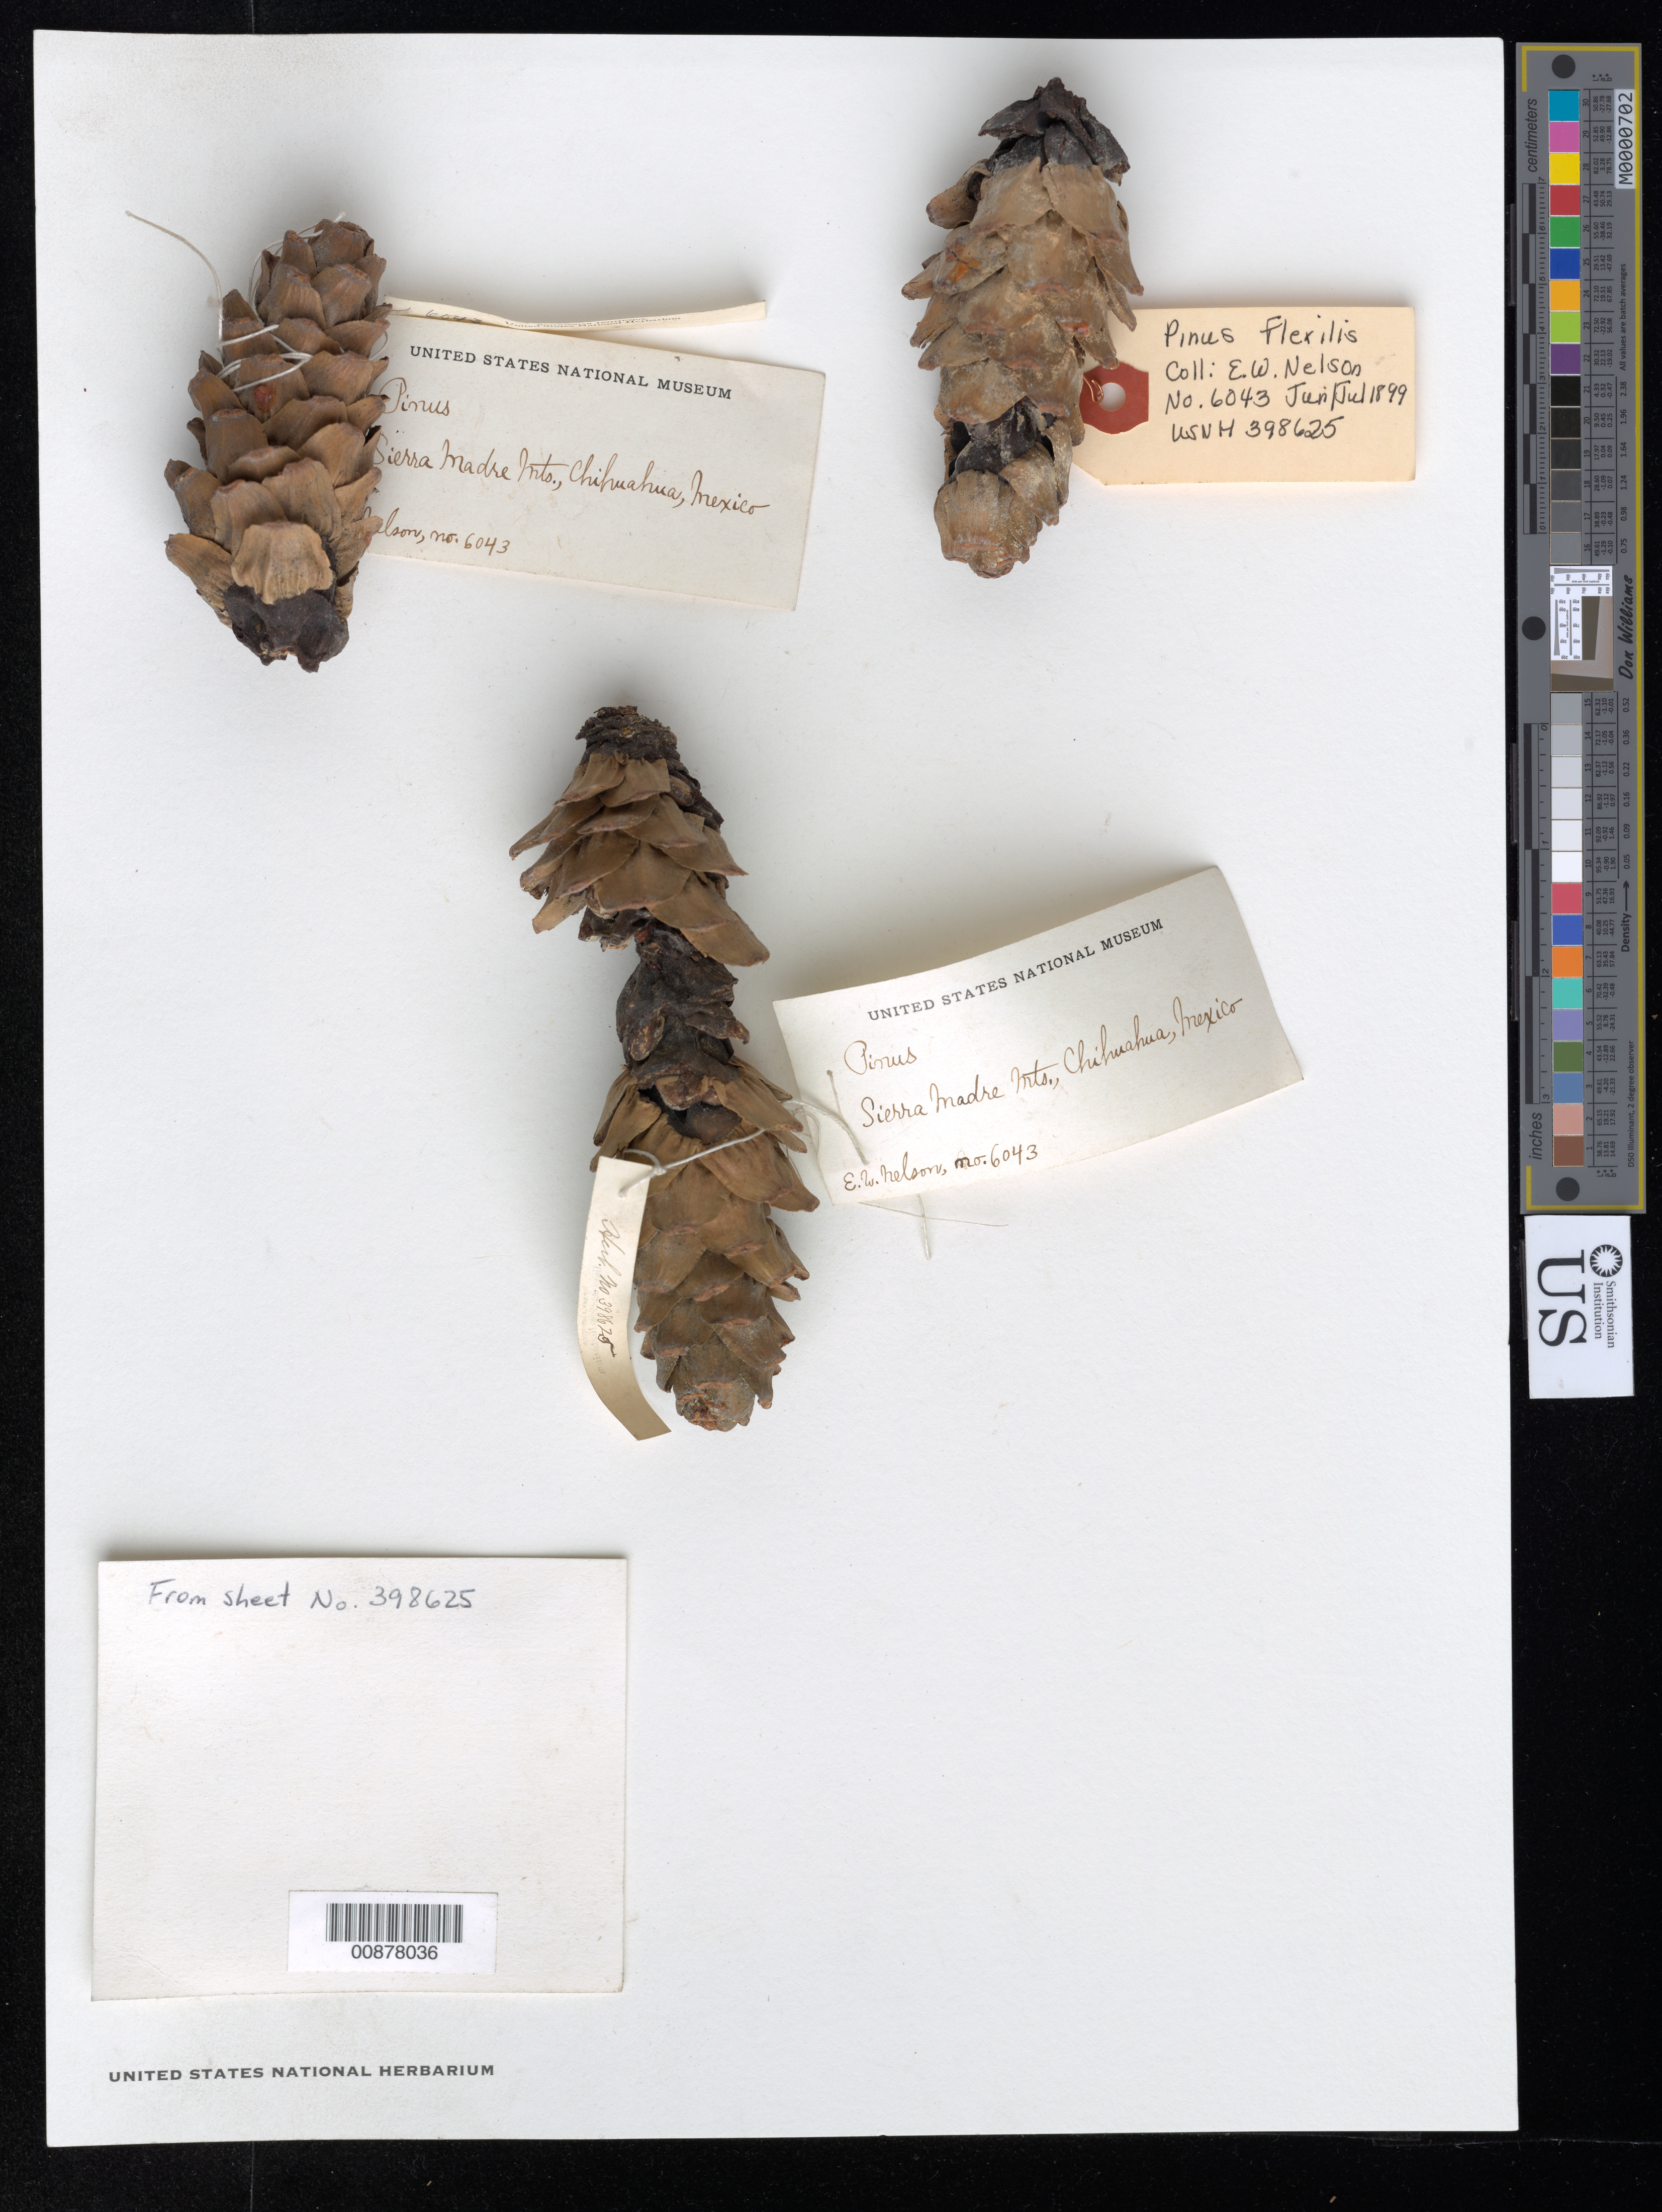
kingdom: Plantae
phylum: Tracheophyta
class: Pinopsida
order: Pinales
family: Pinaceae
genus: Pinus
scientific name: Pinus flexilis var. reflexa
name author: Engelm.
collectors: E. W. Nelson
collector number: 6043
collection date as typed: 21 Jun 1899 to 29 Jul 1899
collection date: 1899-06-21/1899-07-29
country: Mexico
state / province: Chihuahua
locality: Sierra Madre, Chihuahua.